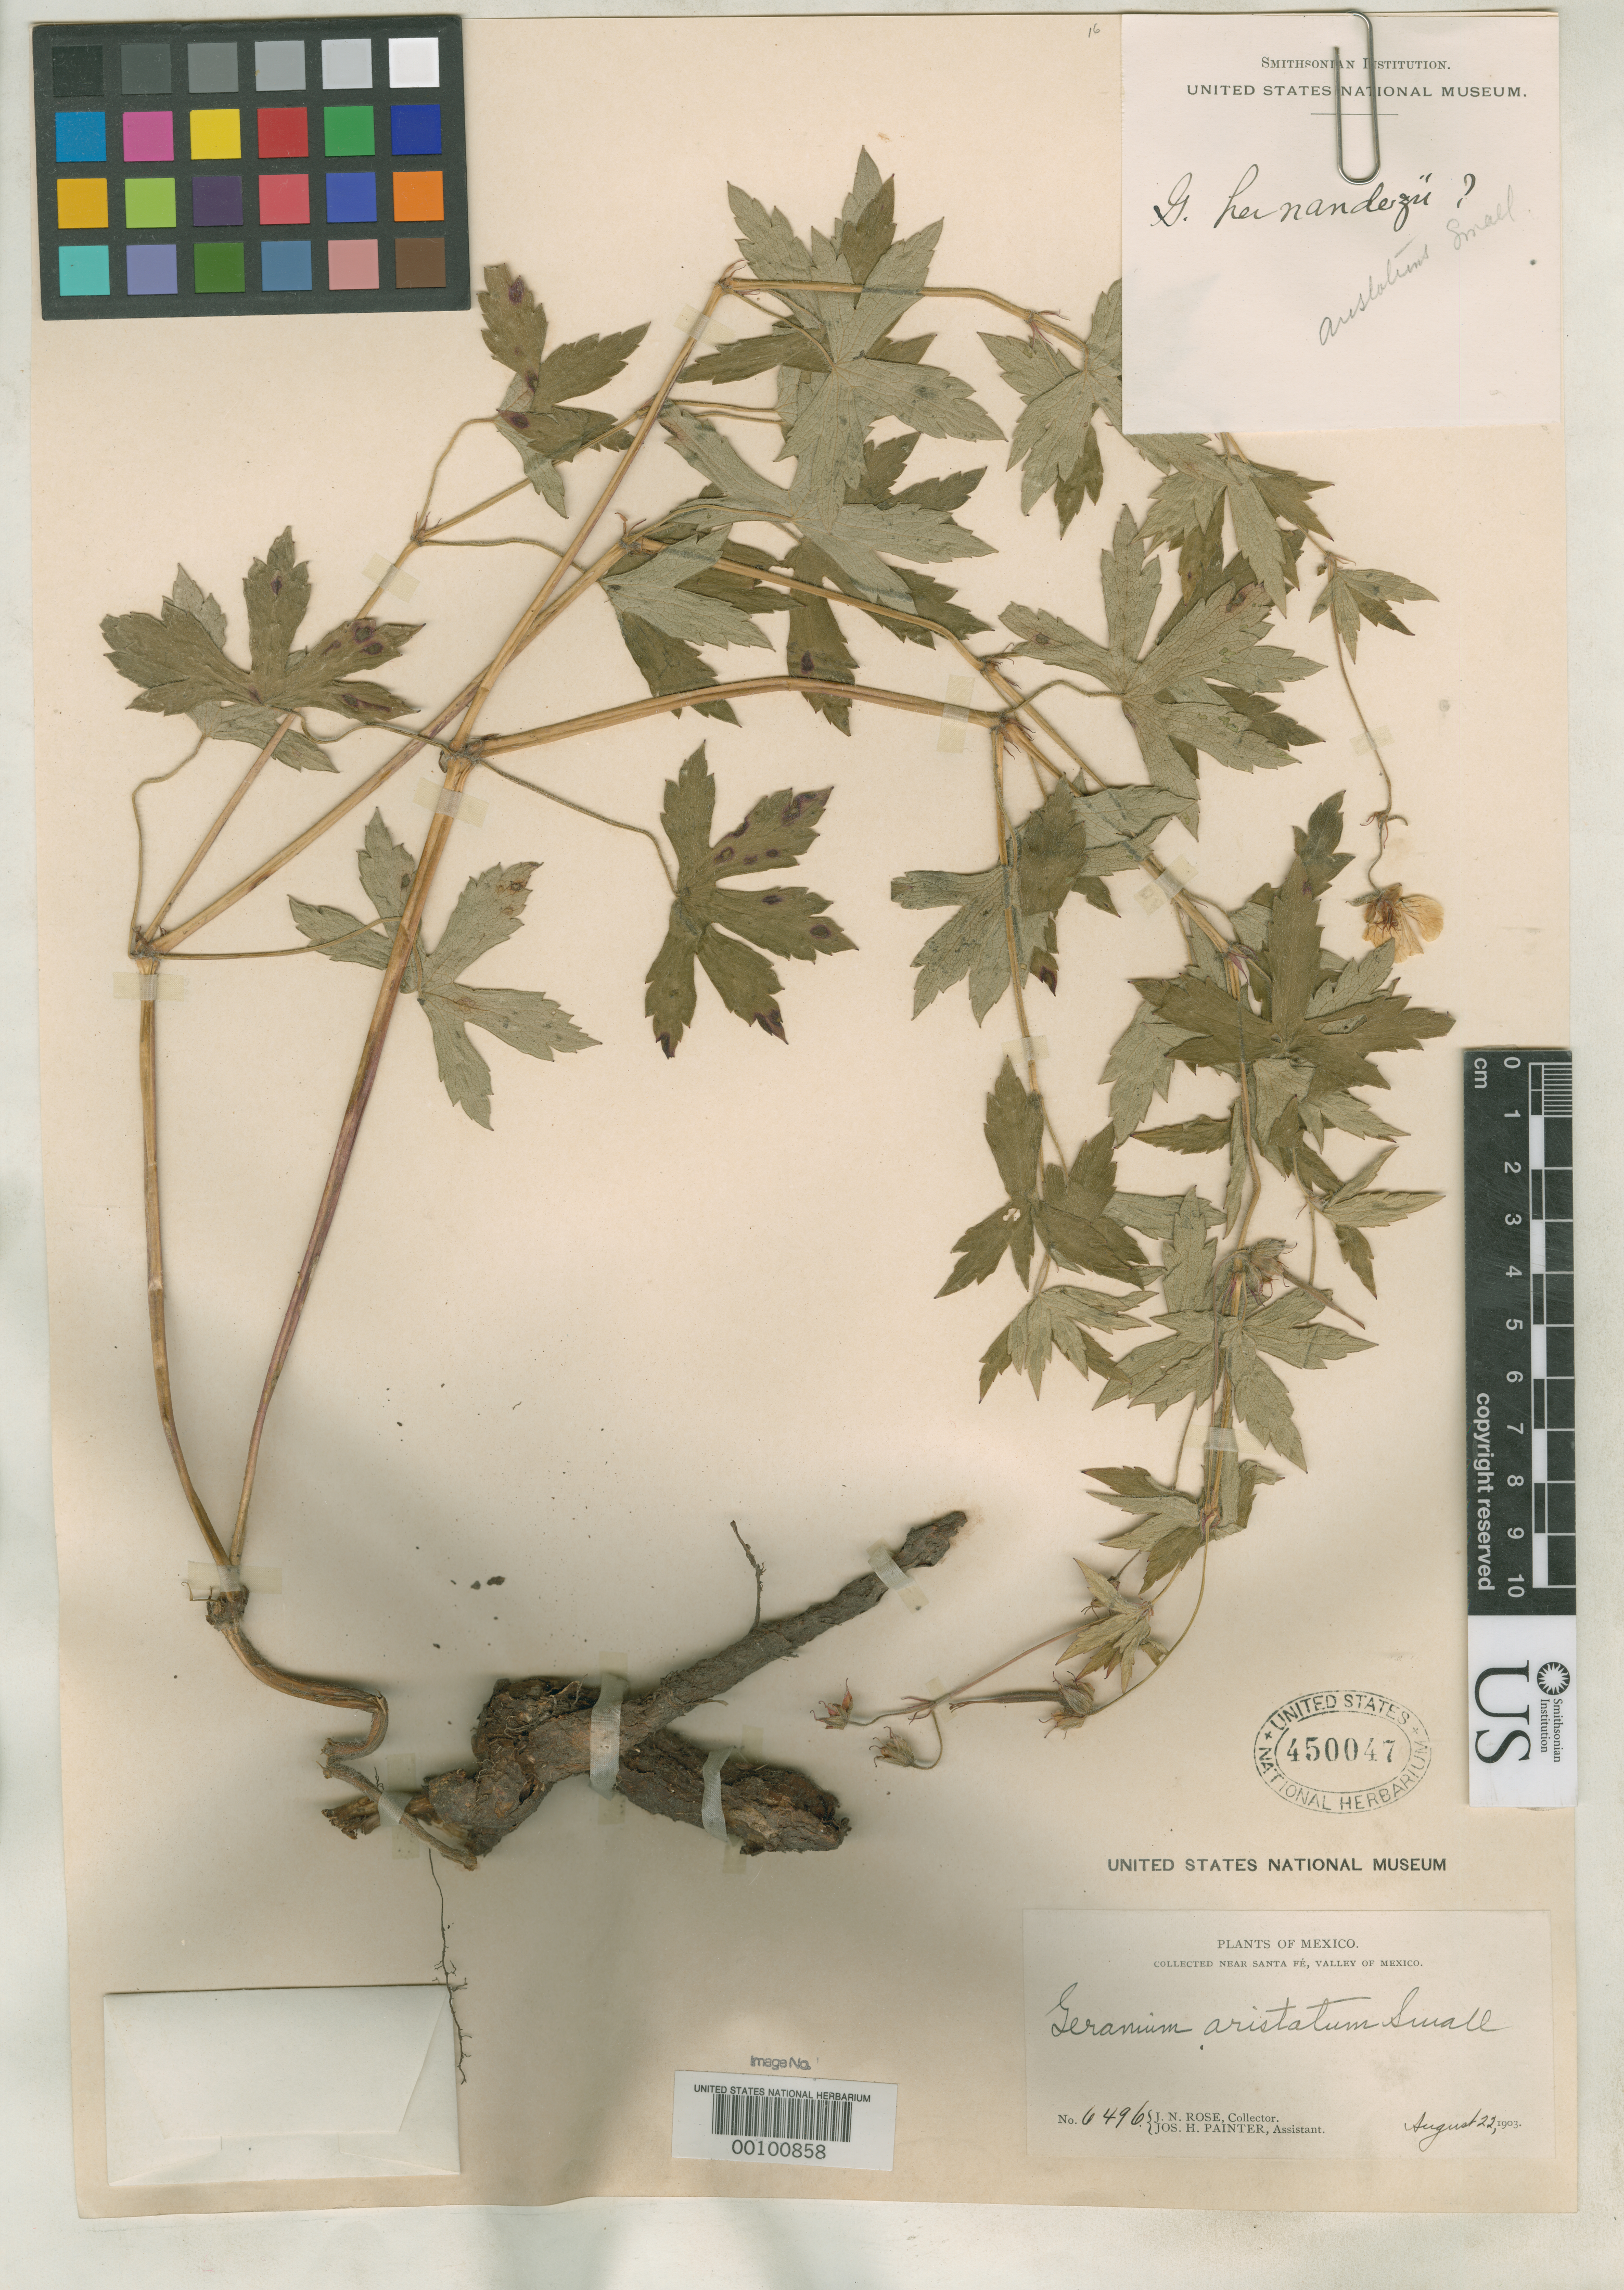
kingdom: Plantae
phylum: Tracheophyta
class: Magnoliopsida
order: Geraniales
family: Geraniaceae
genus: Geranium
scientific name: Geranium aristatum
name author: Small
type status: Isotype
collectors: J. N. Rose & J. H. Painter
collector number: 6496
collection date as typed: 22 Aug 1903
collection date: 1903-08-22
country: Mexico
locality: Near Santa Fe.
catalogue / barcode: US 450047